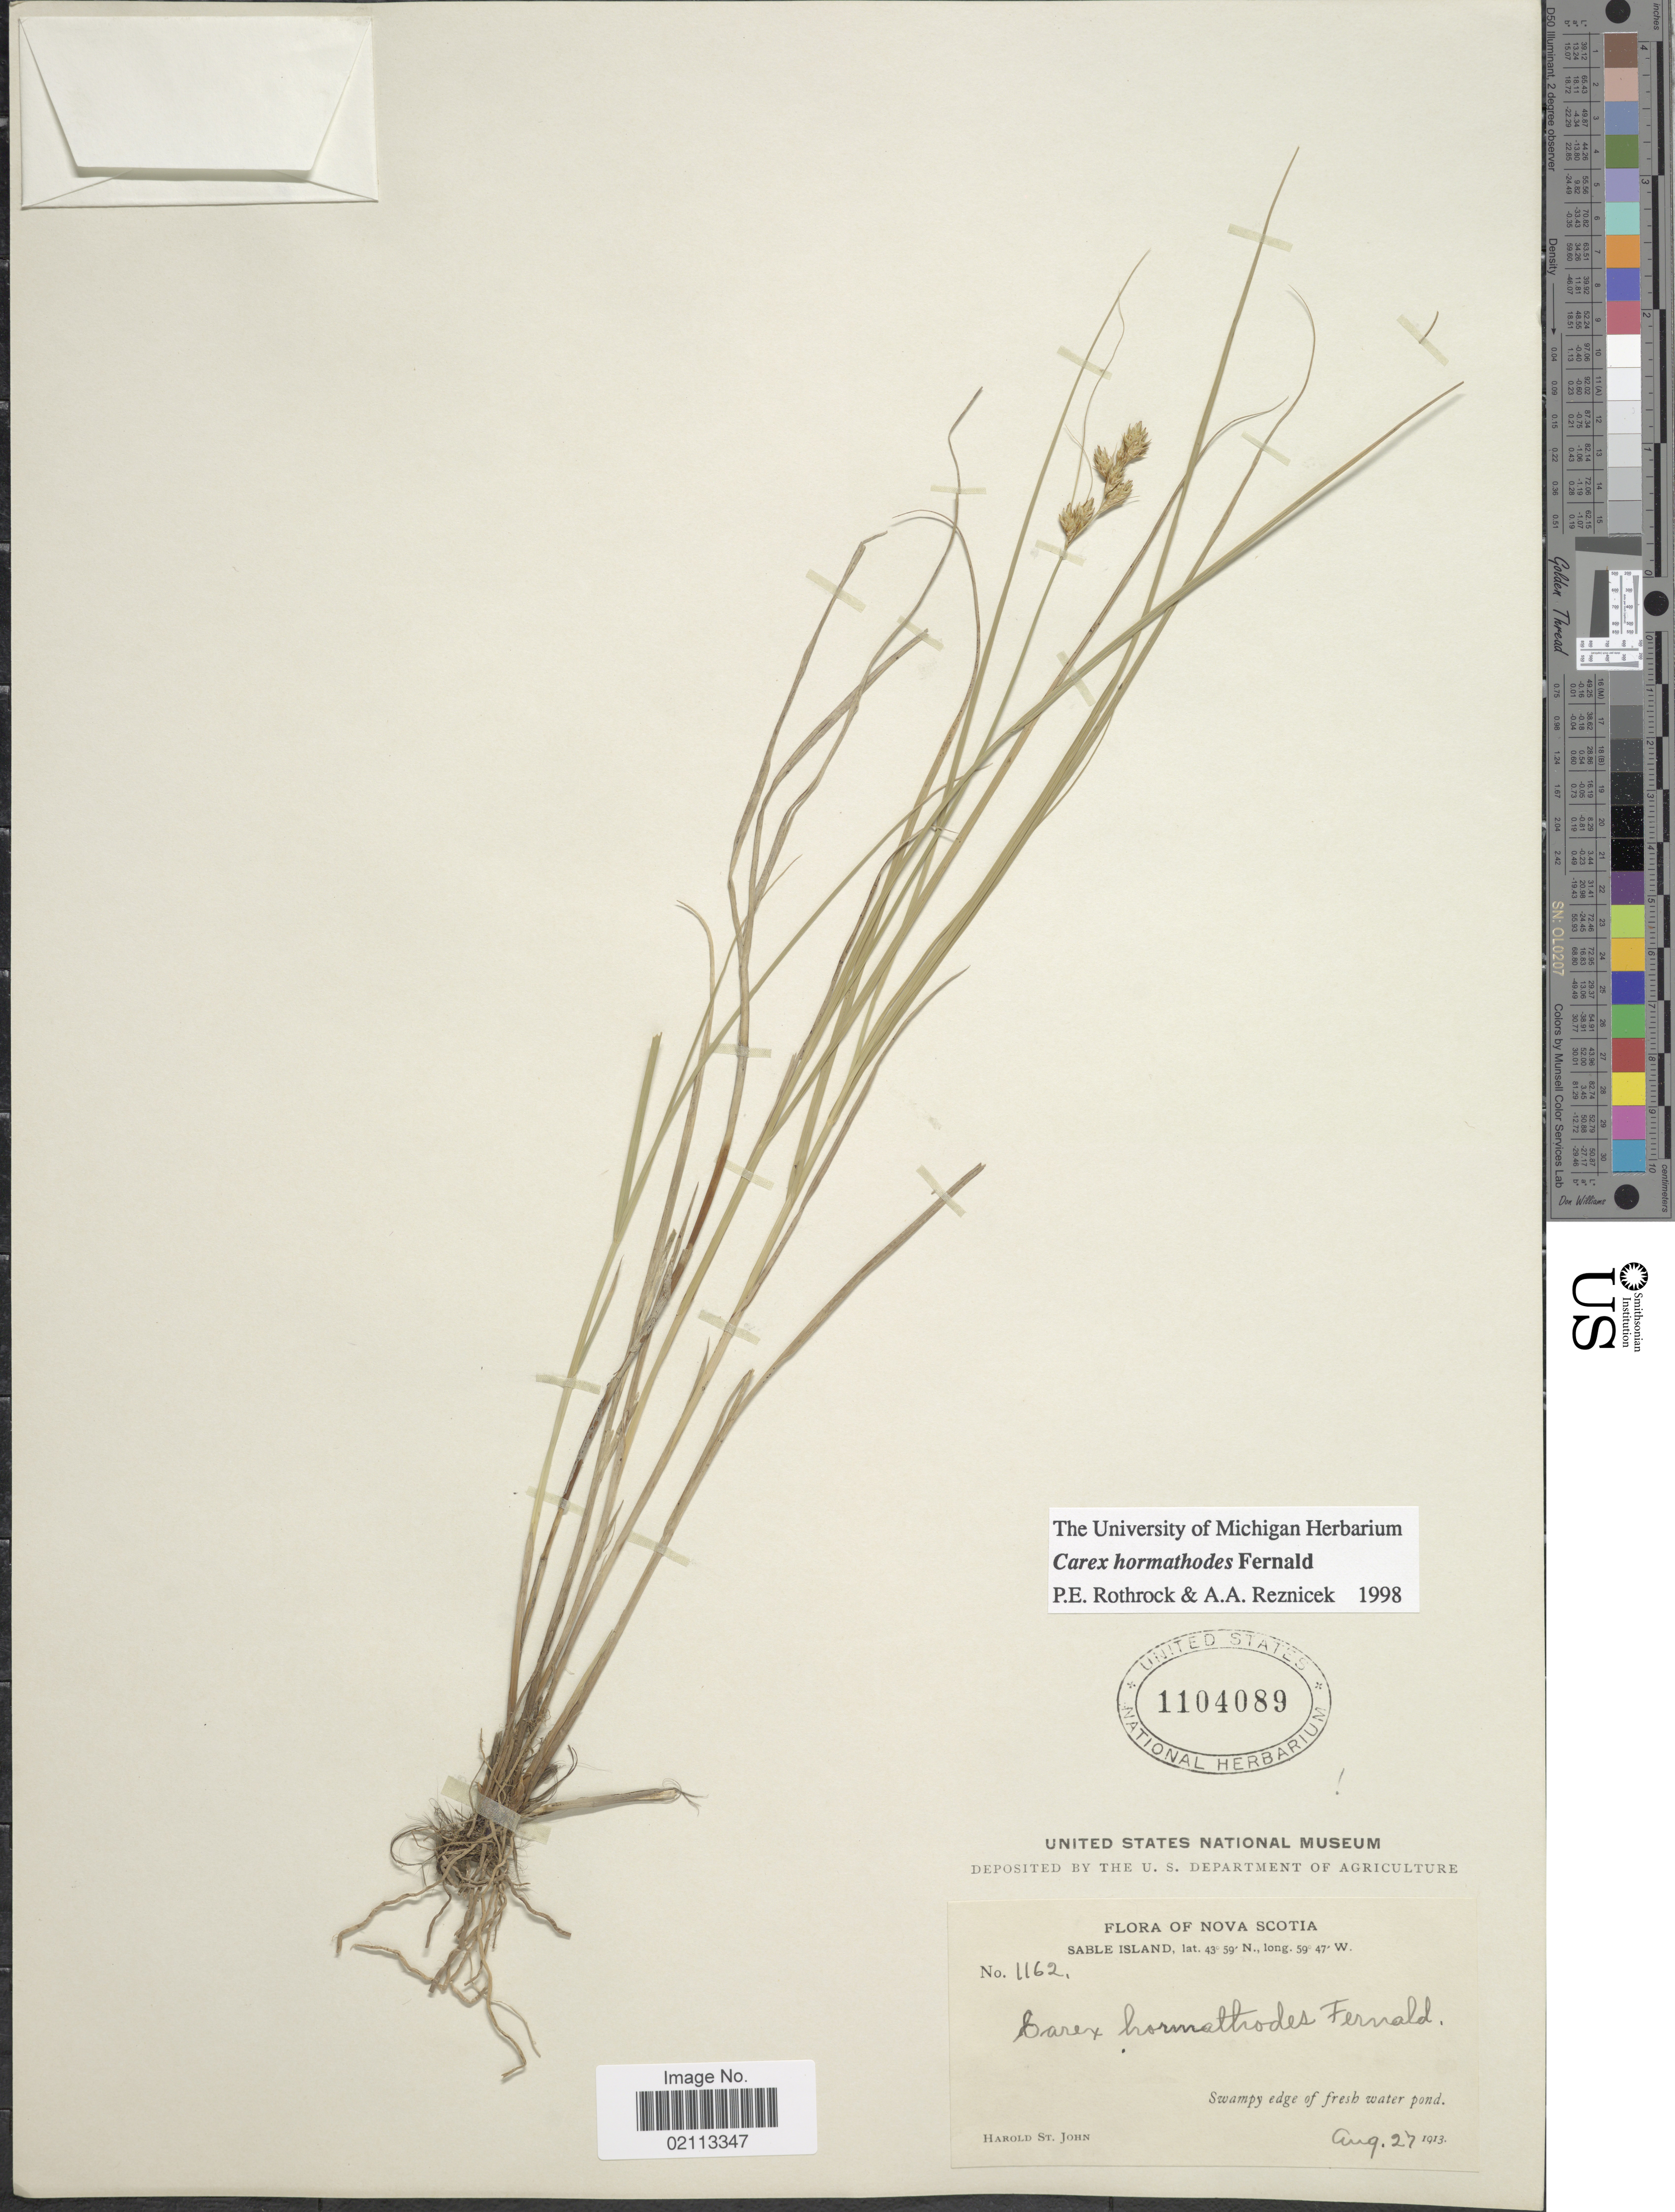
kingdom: Plantae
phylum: Tracheophyta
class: Liliopsida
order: Poales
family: Cyperaceae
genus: Carex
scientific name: Carex hormathodes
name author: Fernald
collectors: H. St. John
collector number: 1162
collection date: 1913-08-27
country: Canada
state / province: Nova Scotia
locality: Sable Island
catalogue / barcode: US 1104089